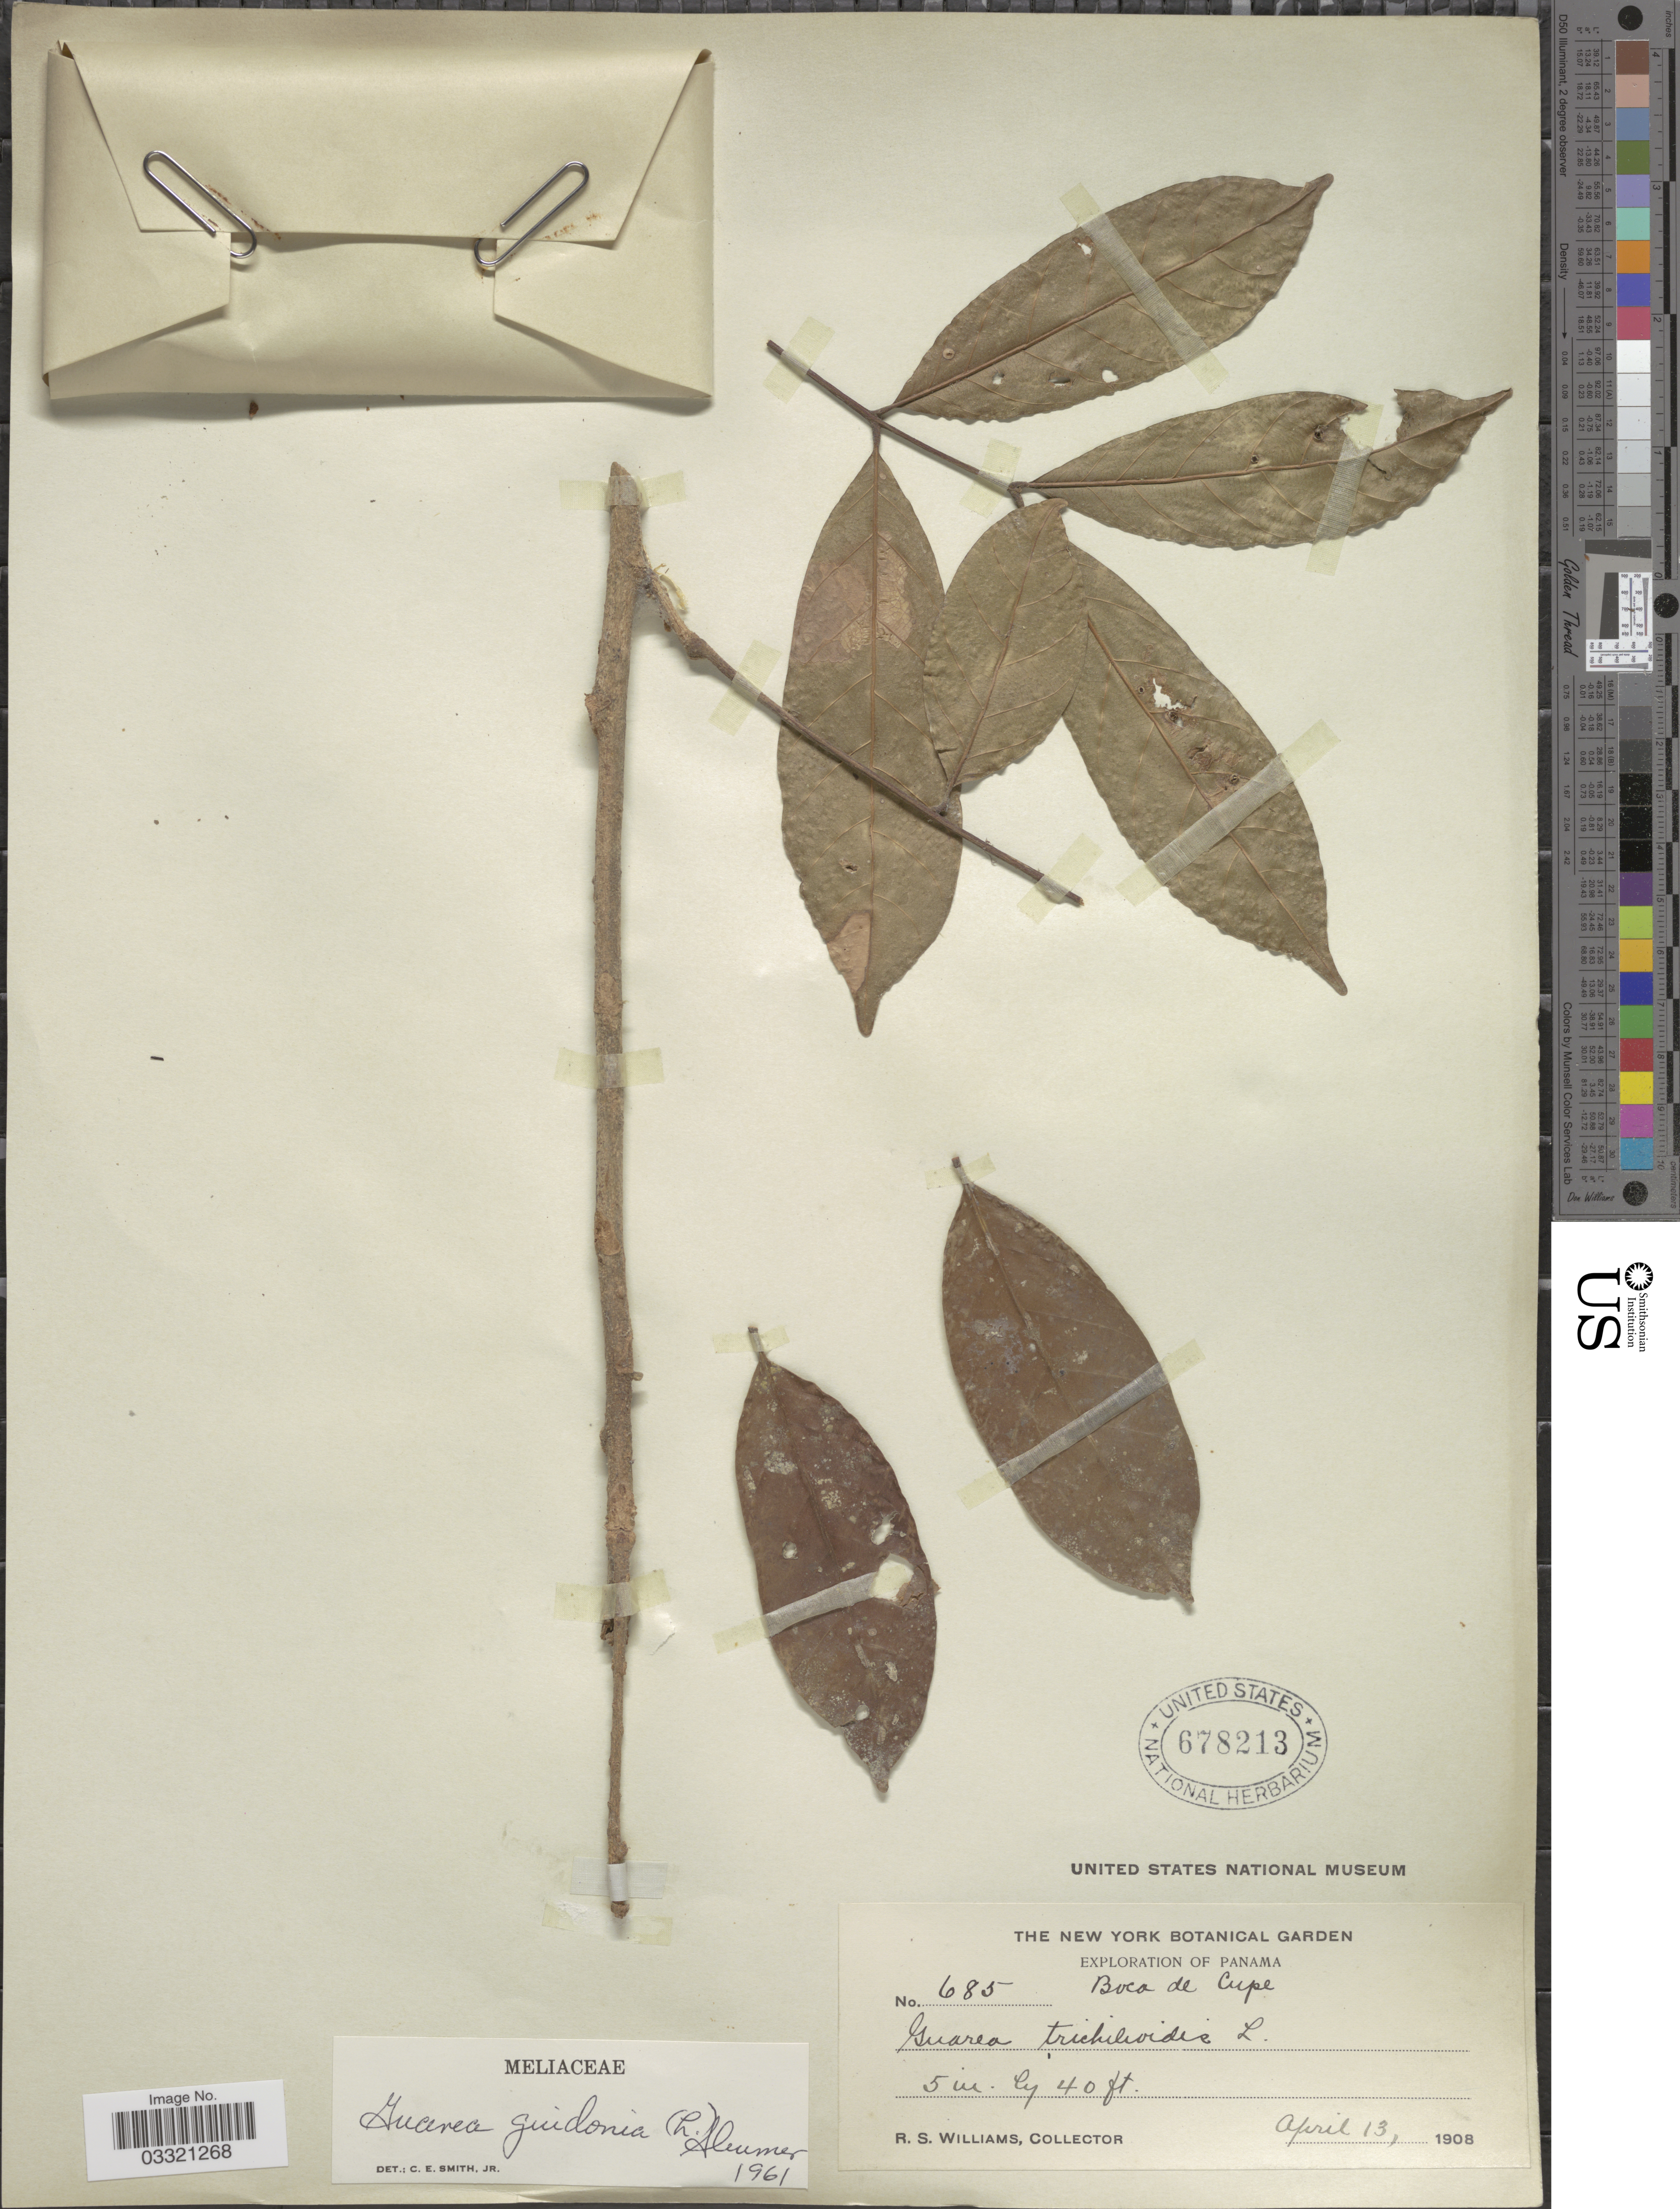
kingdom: Plantae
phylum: Tracheophyta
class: Magnoliopsida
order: Sapindales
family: Meliaceae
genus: Guarea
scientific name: Guarea guidonia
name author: (L.) Sleumer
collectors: R. S. Williams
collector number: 685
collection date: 1908-04-13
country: Panama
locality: Boca de Cupe.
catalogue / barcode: US 678213